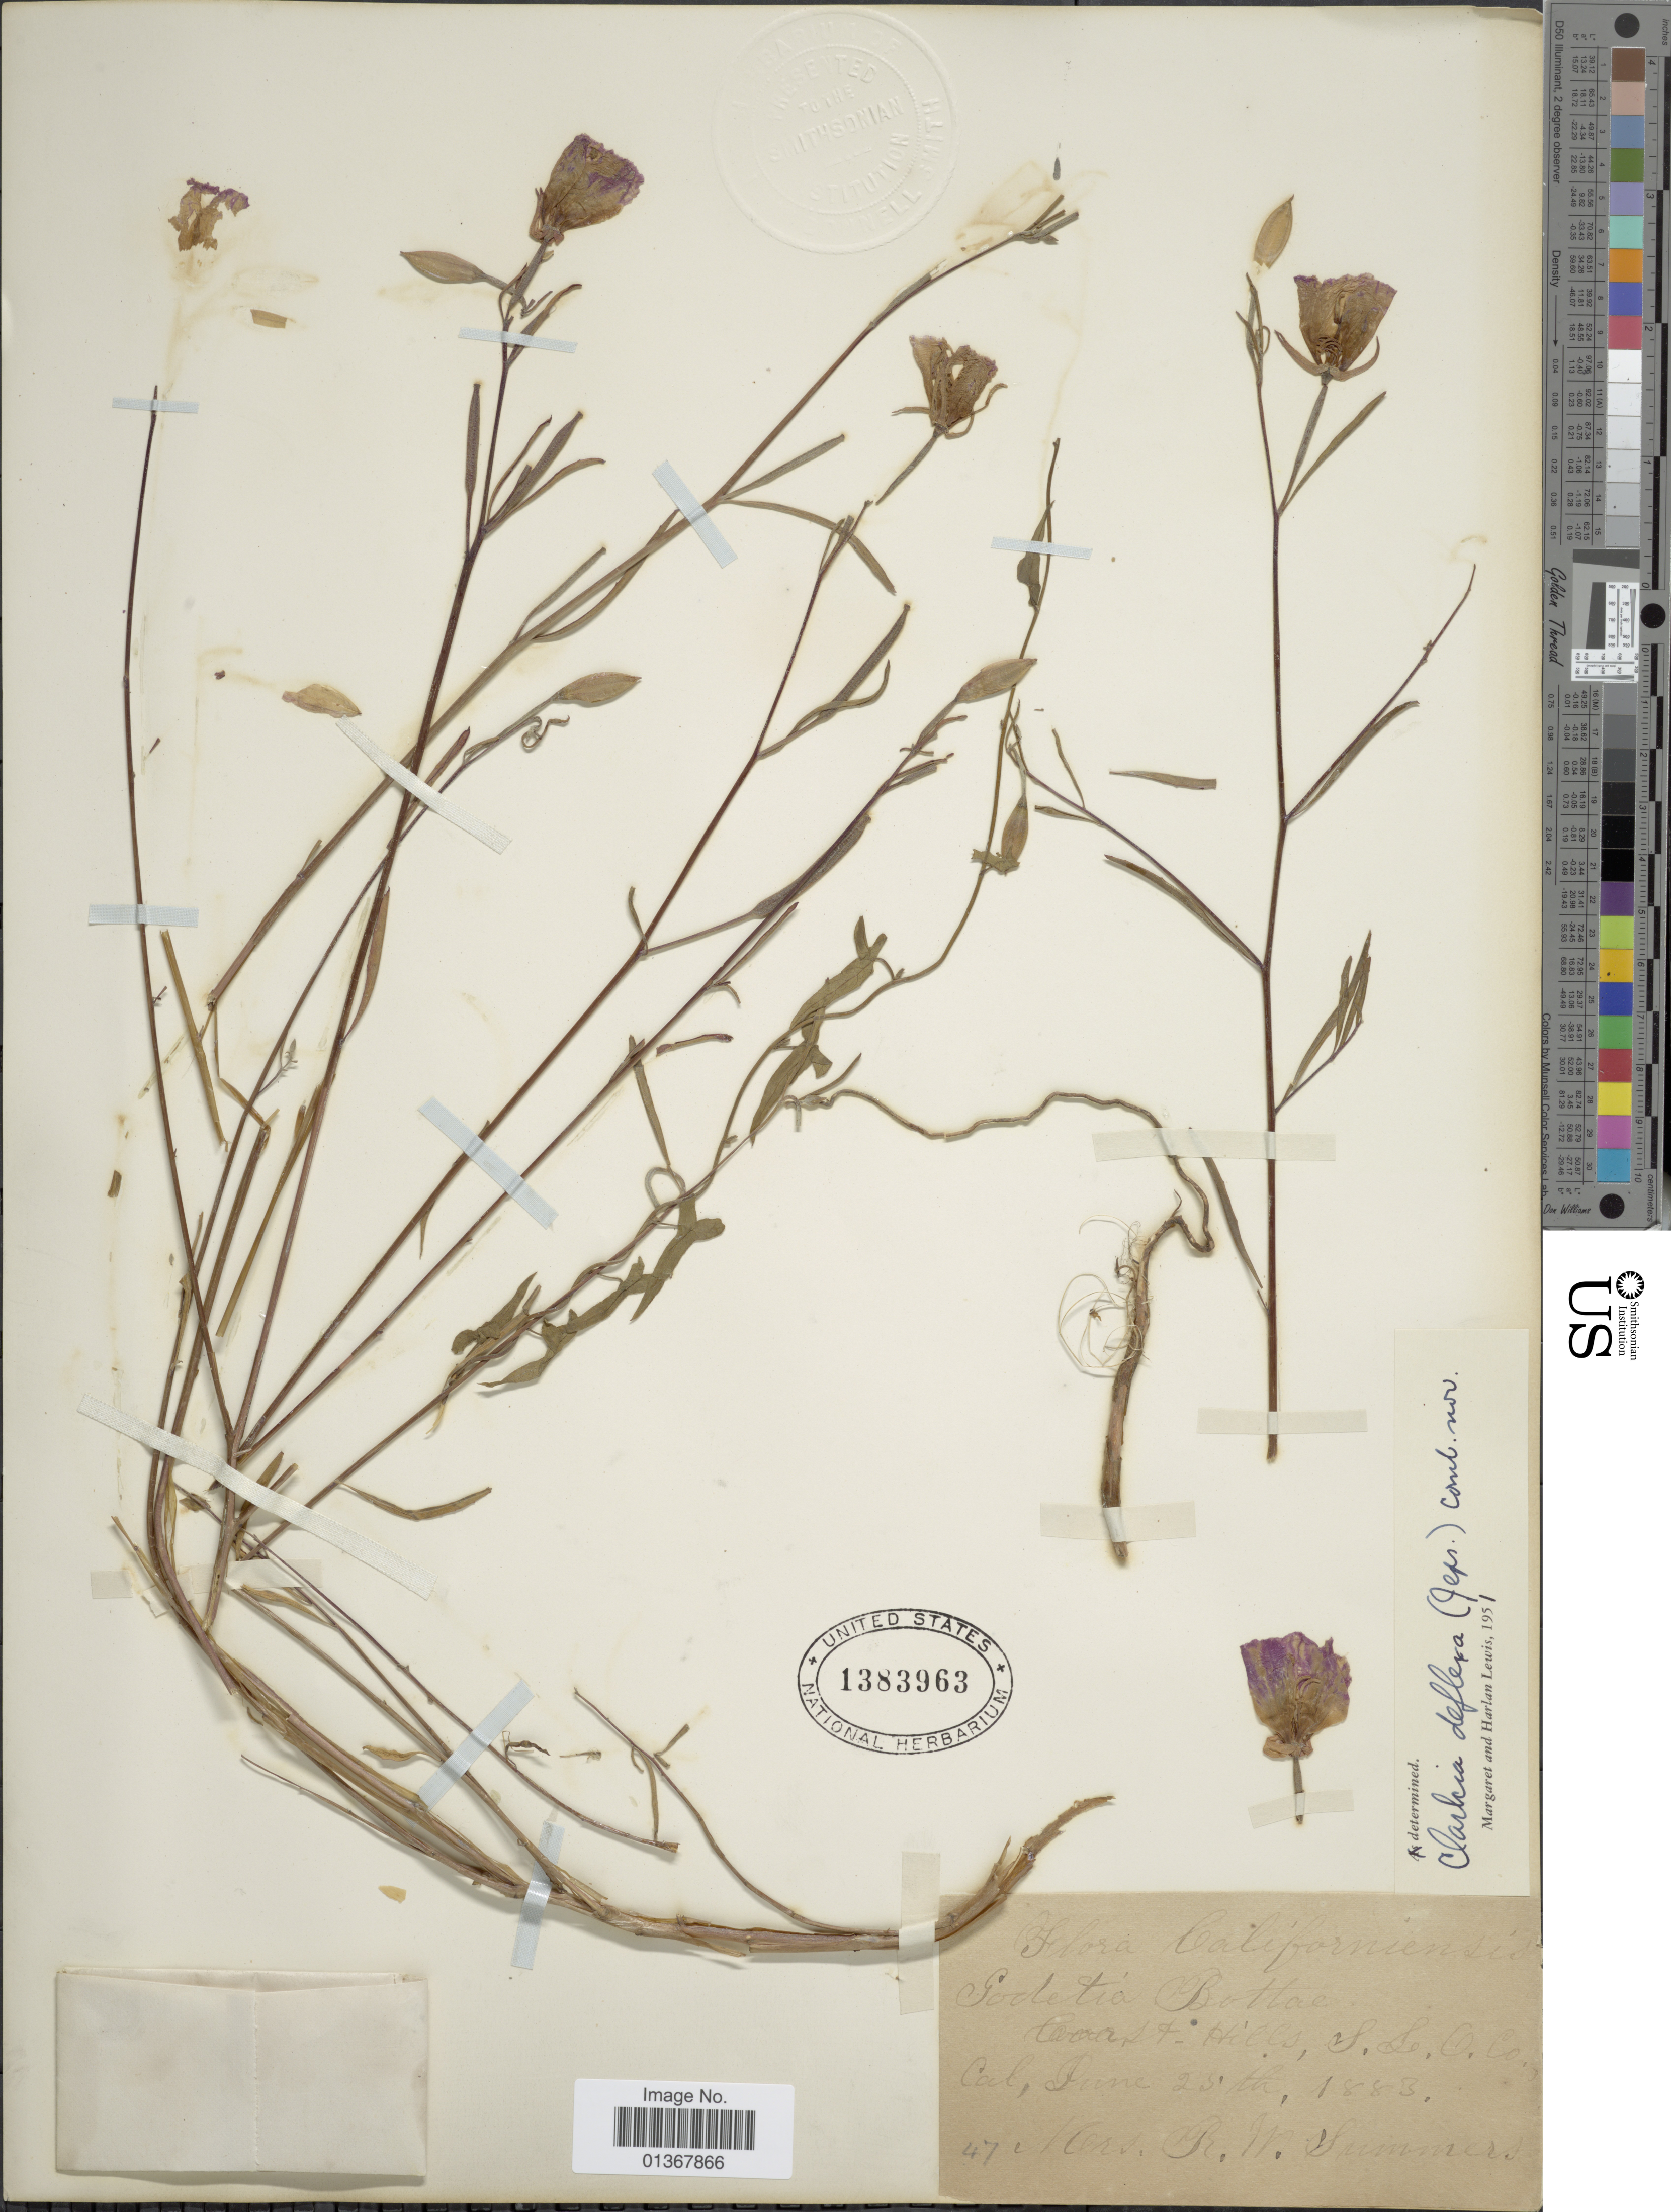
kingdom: Plantae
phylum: Tracheophyta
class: Magnoliopsida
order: Myrtales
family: Onagraceae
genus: Clarkia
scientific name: Clarkia bottae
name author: (Spach) F. H. Lewis & M.E. Lewis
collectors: R. Summers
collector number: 47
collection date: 1883-06-25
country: United States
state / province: California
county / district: San Luis Obispo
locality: Coast Hills, S. L. O. Co.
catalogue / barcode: US 1383963